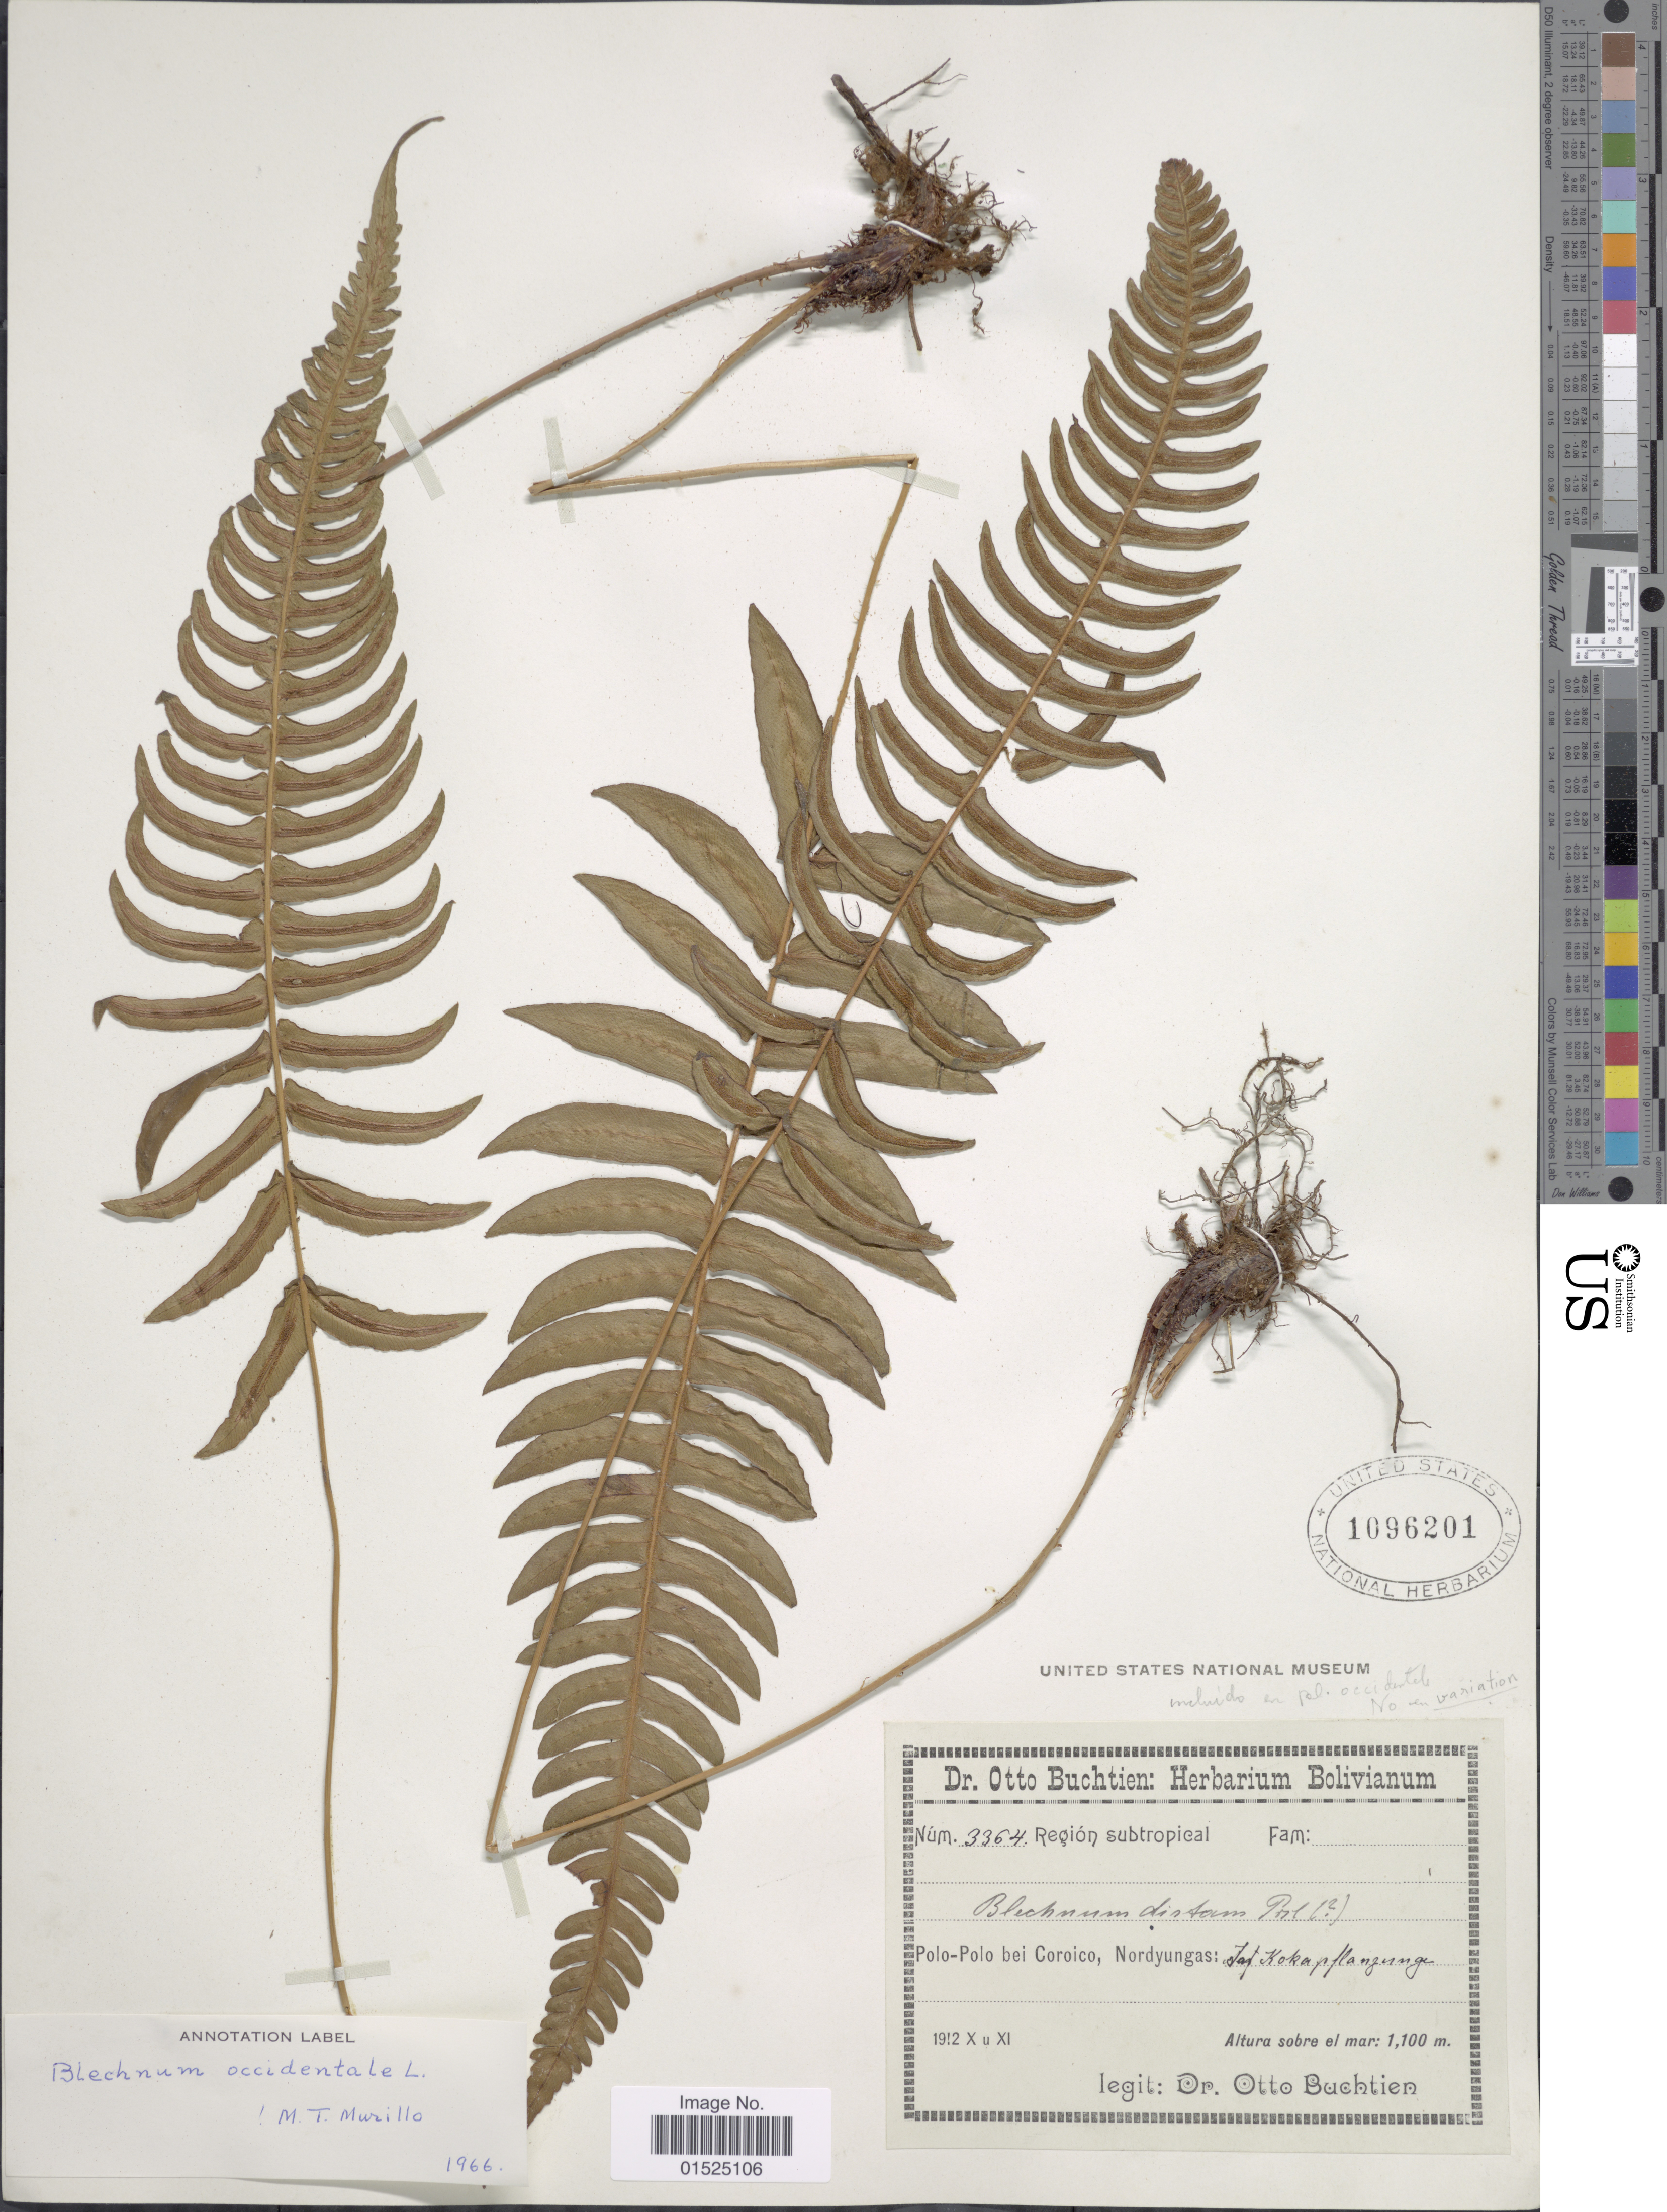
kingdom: Plantae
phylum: Tracheophyta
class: Polypodiopsida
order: Polypodiales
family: Blechnaceae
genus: Blechnum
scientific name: Blechnum appendiculatum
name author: Willd.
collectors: O. Buchtien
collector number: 3364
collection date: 1912-10/1912-11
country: Bolivia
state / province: La Paz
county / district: Nor Yungas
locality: Polo- Polo Coroico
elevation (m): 1100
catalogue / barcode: US 1096201